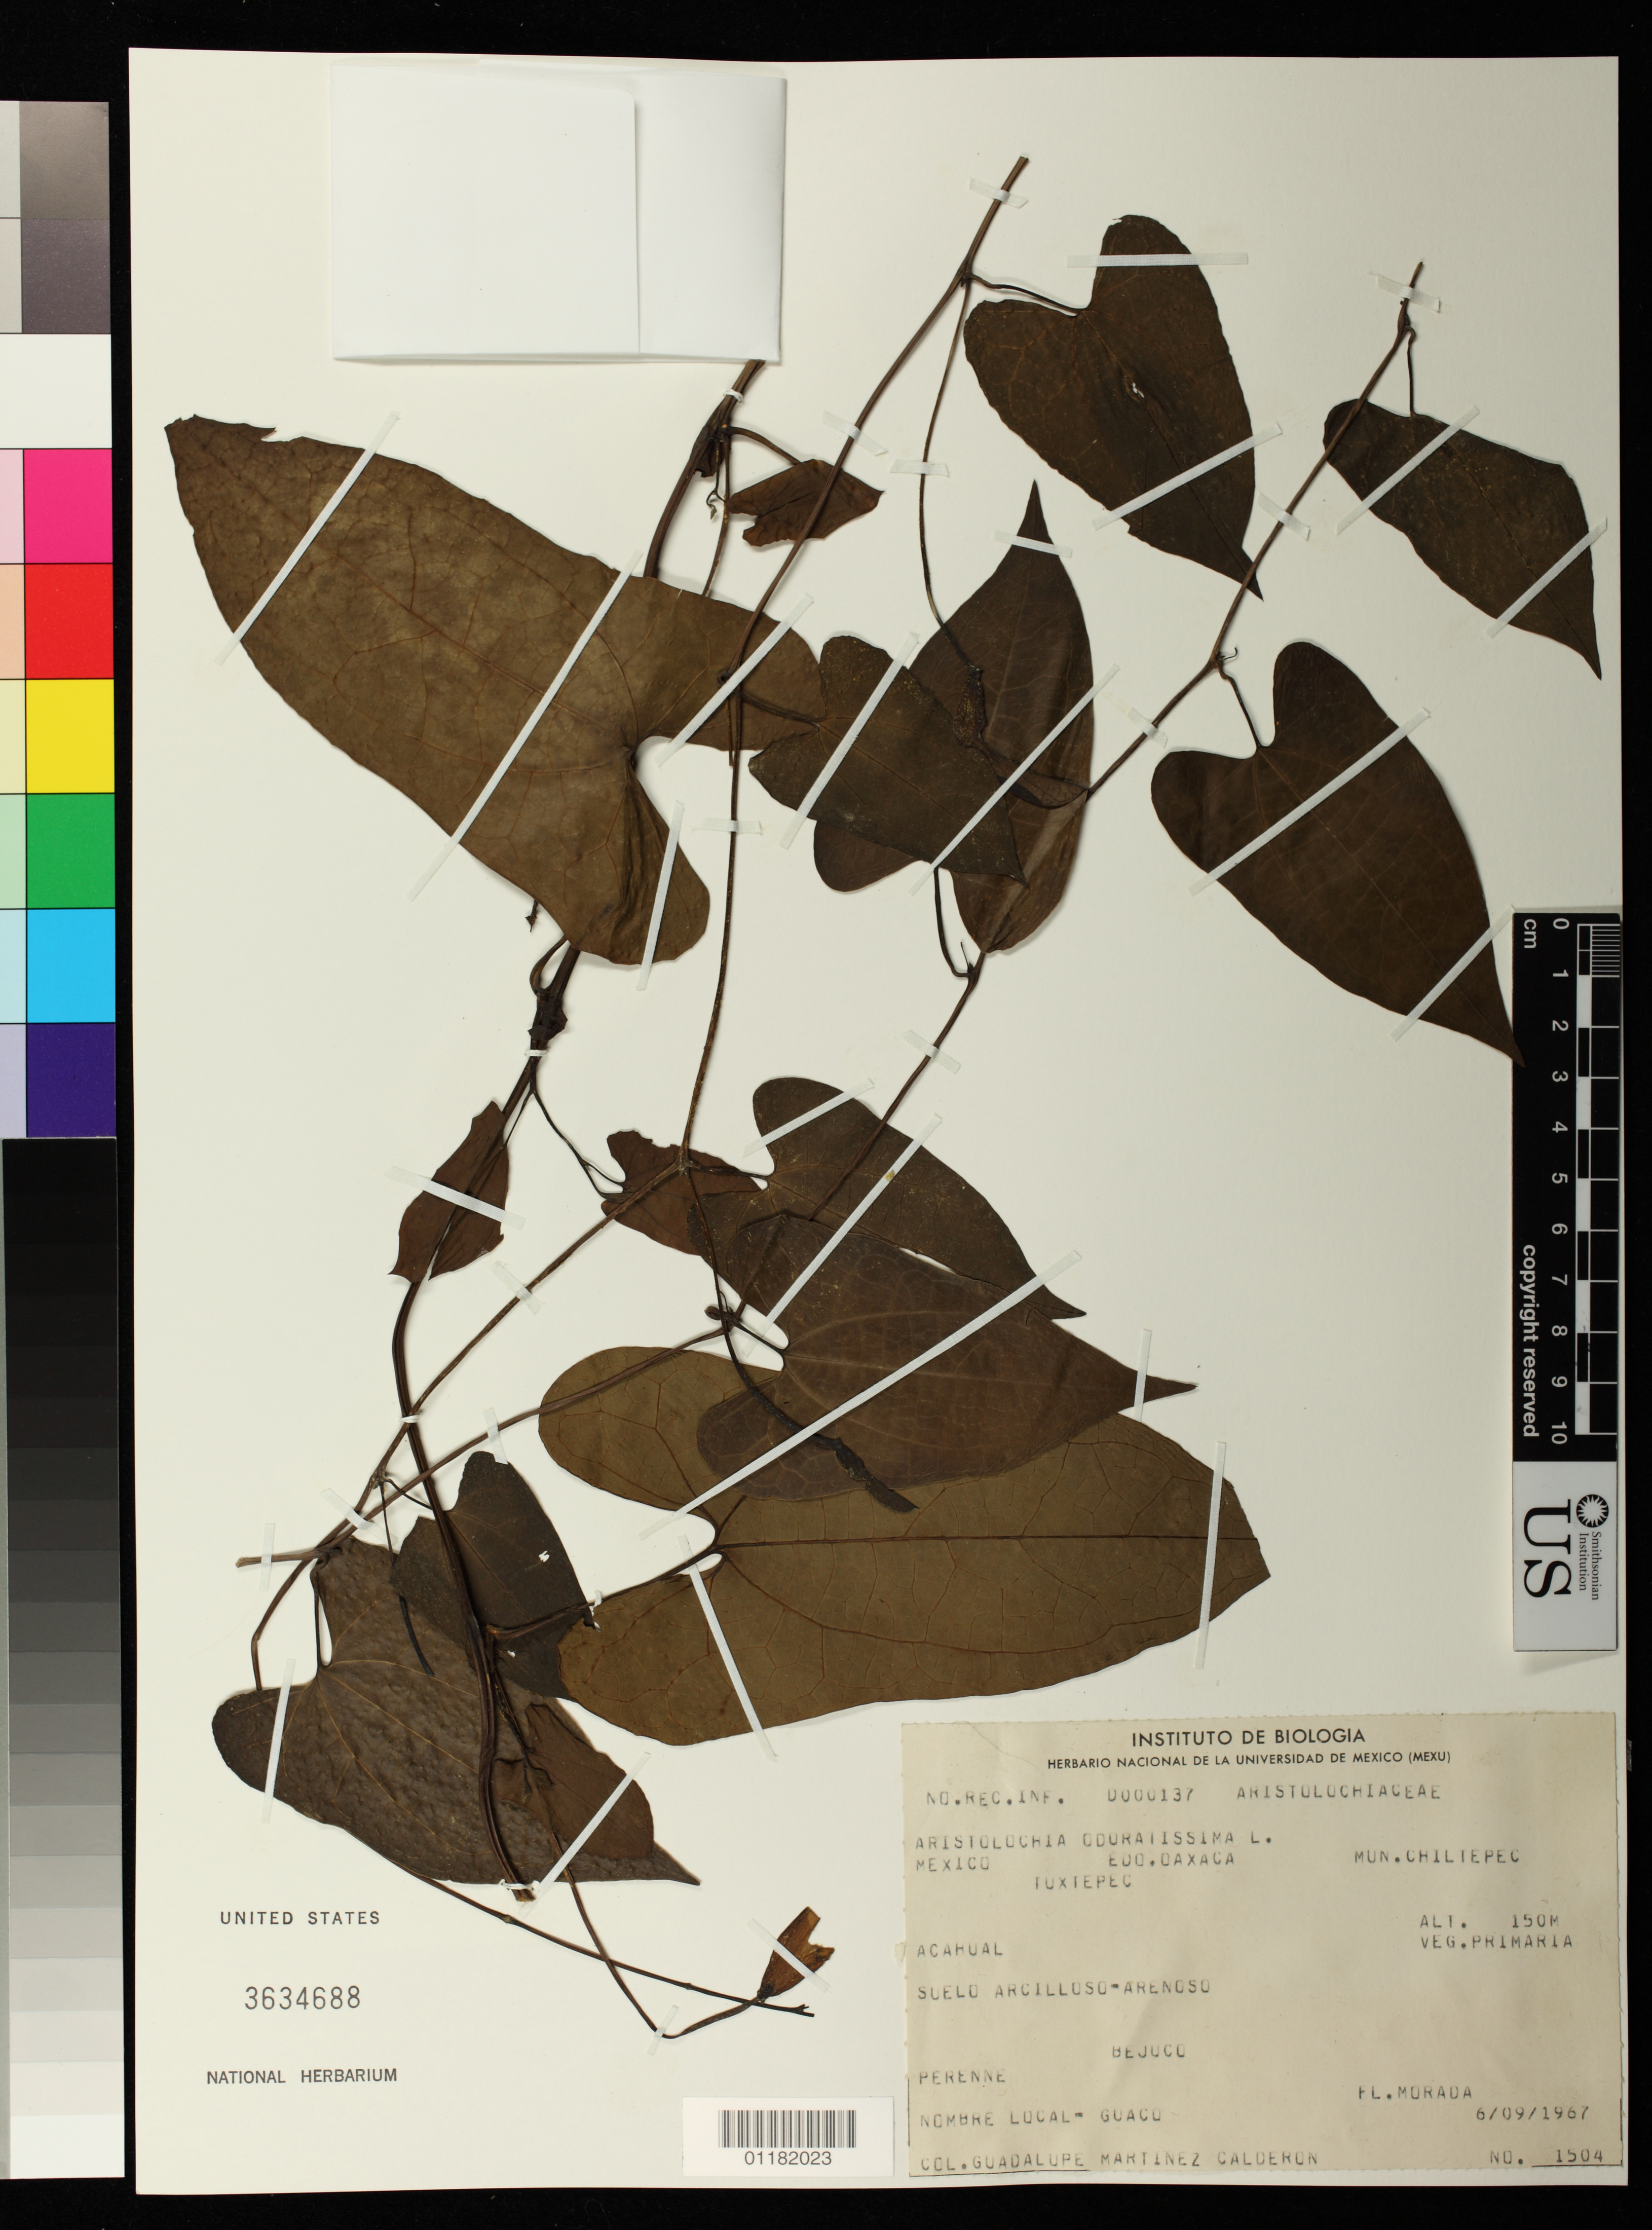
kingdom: Plantae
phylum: Tracheophyta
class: Magnoliopsida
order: Piperales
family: Aristolochiaceae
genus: Aristolochia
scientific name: Aristolochia odoratissima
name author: L.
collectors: G. M. Calderon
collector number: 1504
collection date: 1967-09-06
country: Mexico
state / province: Oaxaca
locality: Municipality: Chiltepec. Tuxtepec Acahual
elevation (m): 150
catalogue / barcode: US 3634688